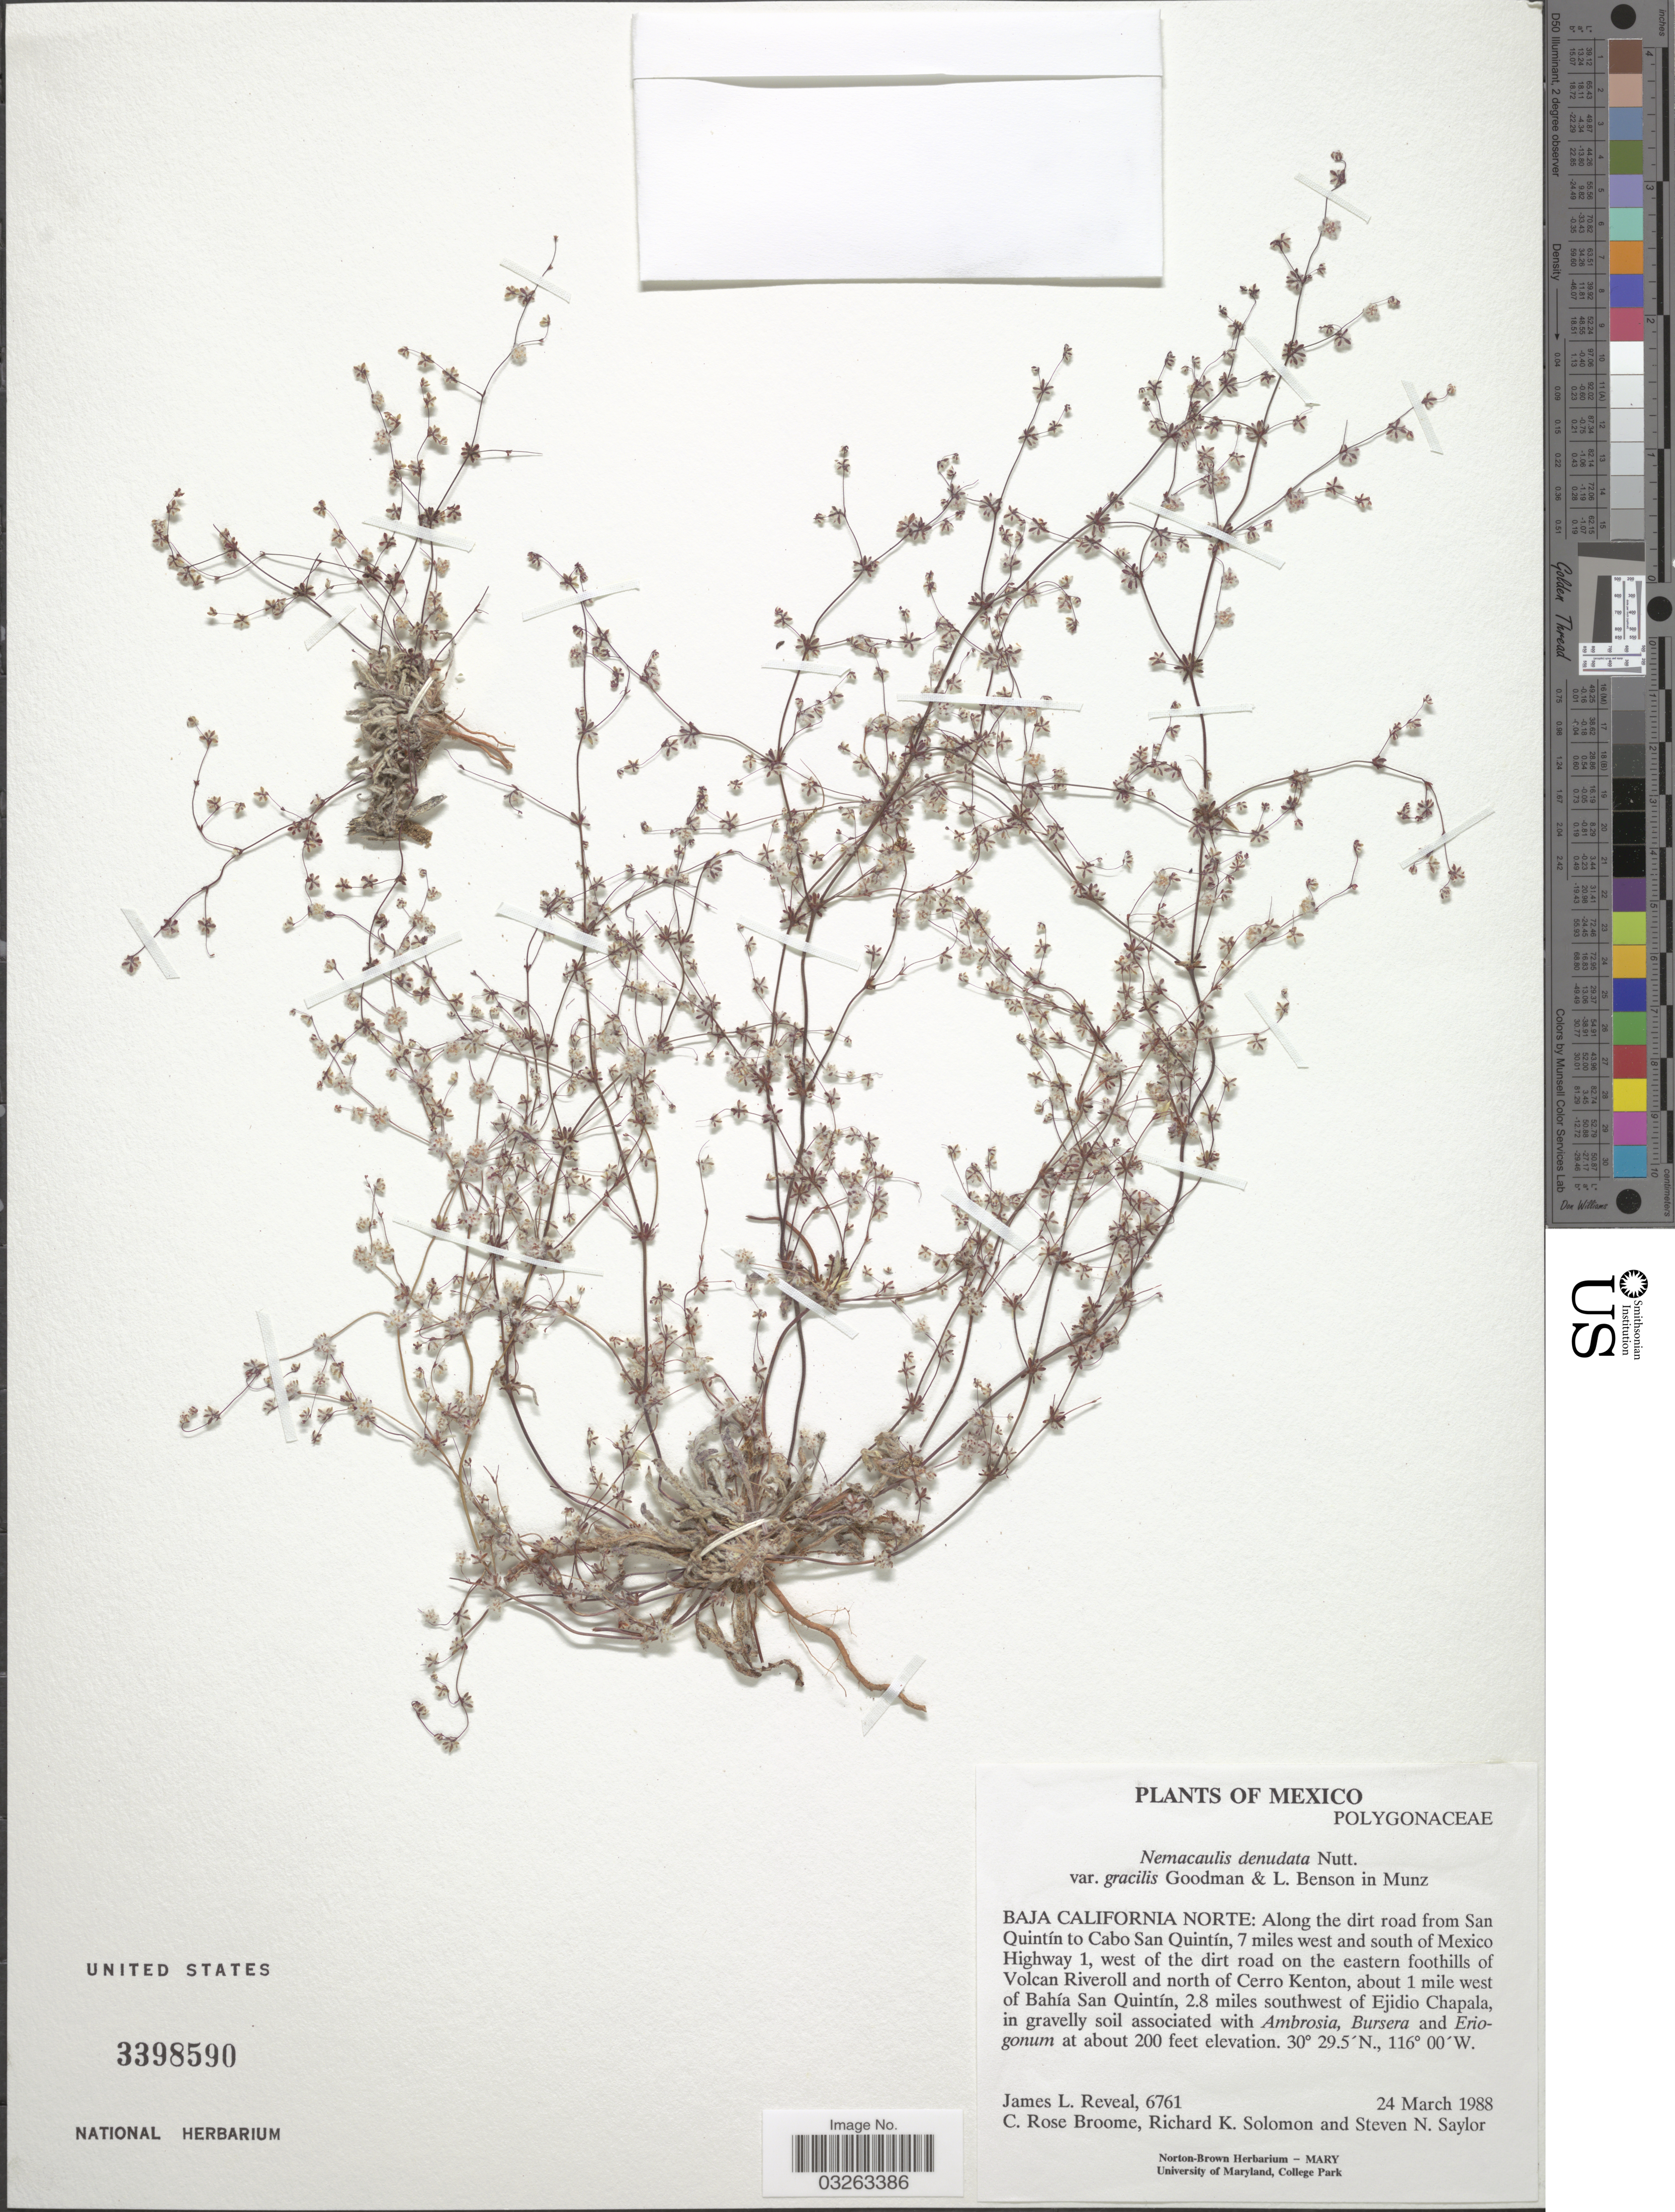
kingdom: Plantae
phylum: Tracheophyta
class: Magnoliopsida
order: Caryophyllales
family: Polygonaceae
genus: Nemacaulis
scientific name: Nemacaulis denudata var. gracilis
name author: Goodman & L.D. Benson in Munz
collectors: J. L. Reveal, C. R. Broome, R. Solomon & S. Saylor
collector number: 6761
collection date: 1988-03-24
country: Mexico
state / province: Baja California Norte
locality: Along the dirt road from San Quintín to Cabo San Quintín, 7 miles west and south of Mexico Highway 1, west of the dirt road on the eastern foothills of Volcan Riveroll and north of Cerro Kenton, about 1 mile west of Bahía San Quintín, 2.8 miles southwest of Ejidio Chapala.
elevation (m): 61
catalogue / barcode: US 3398590